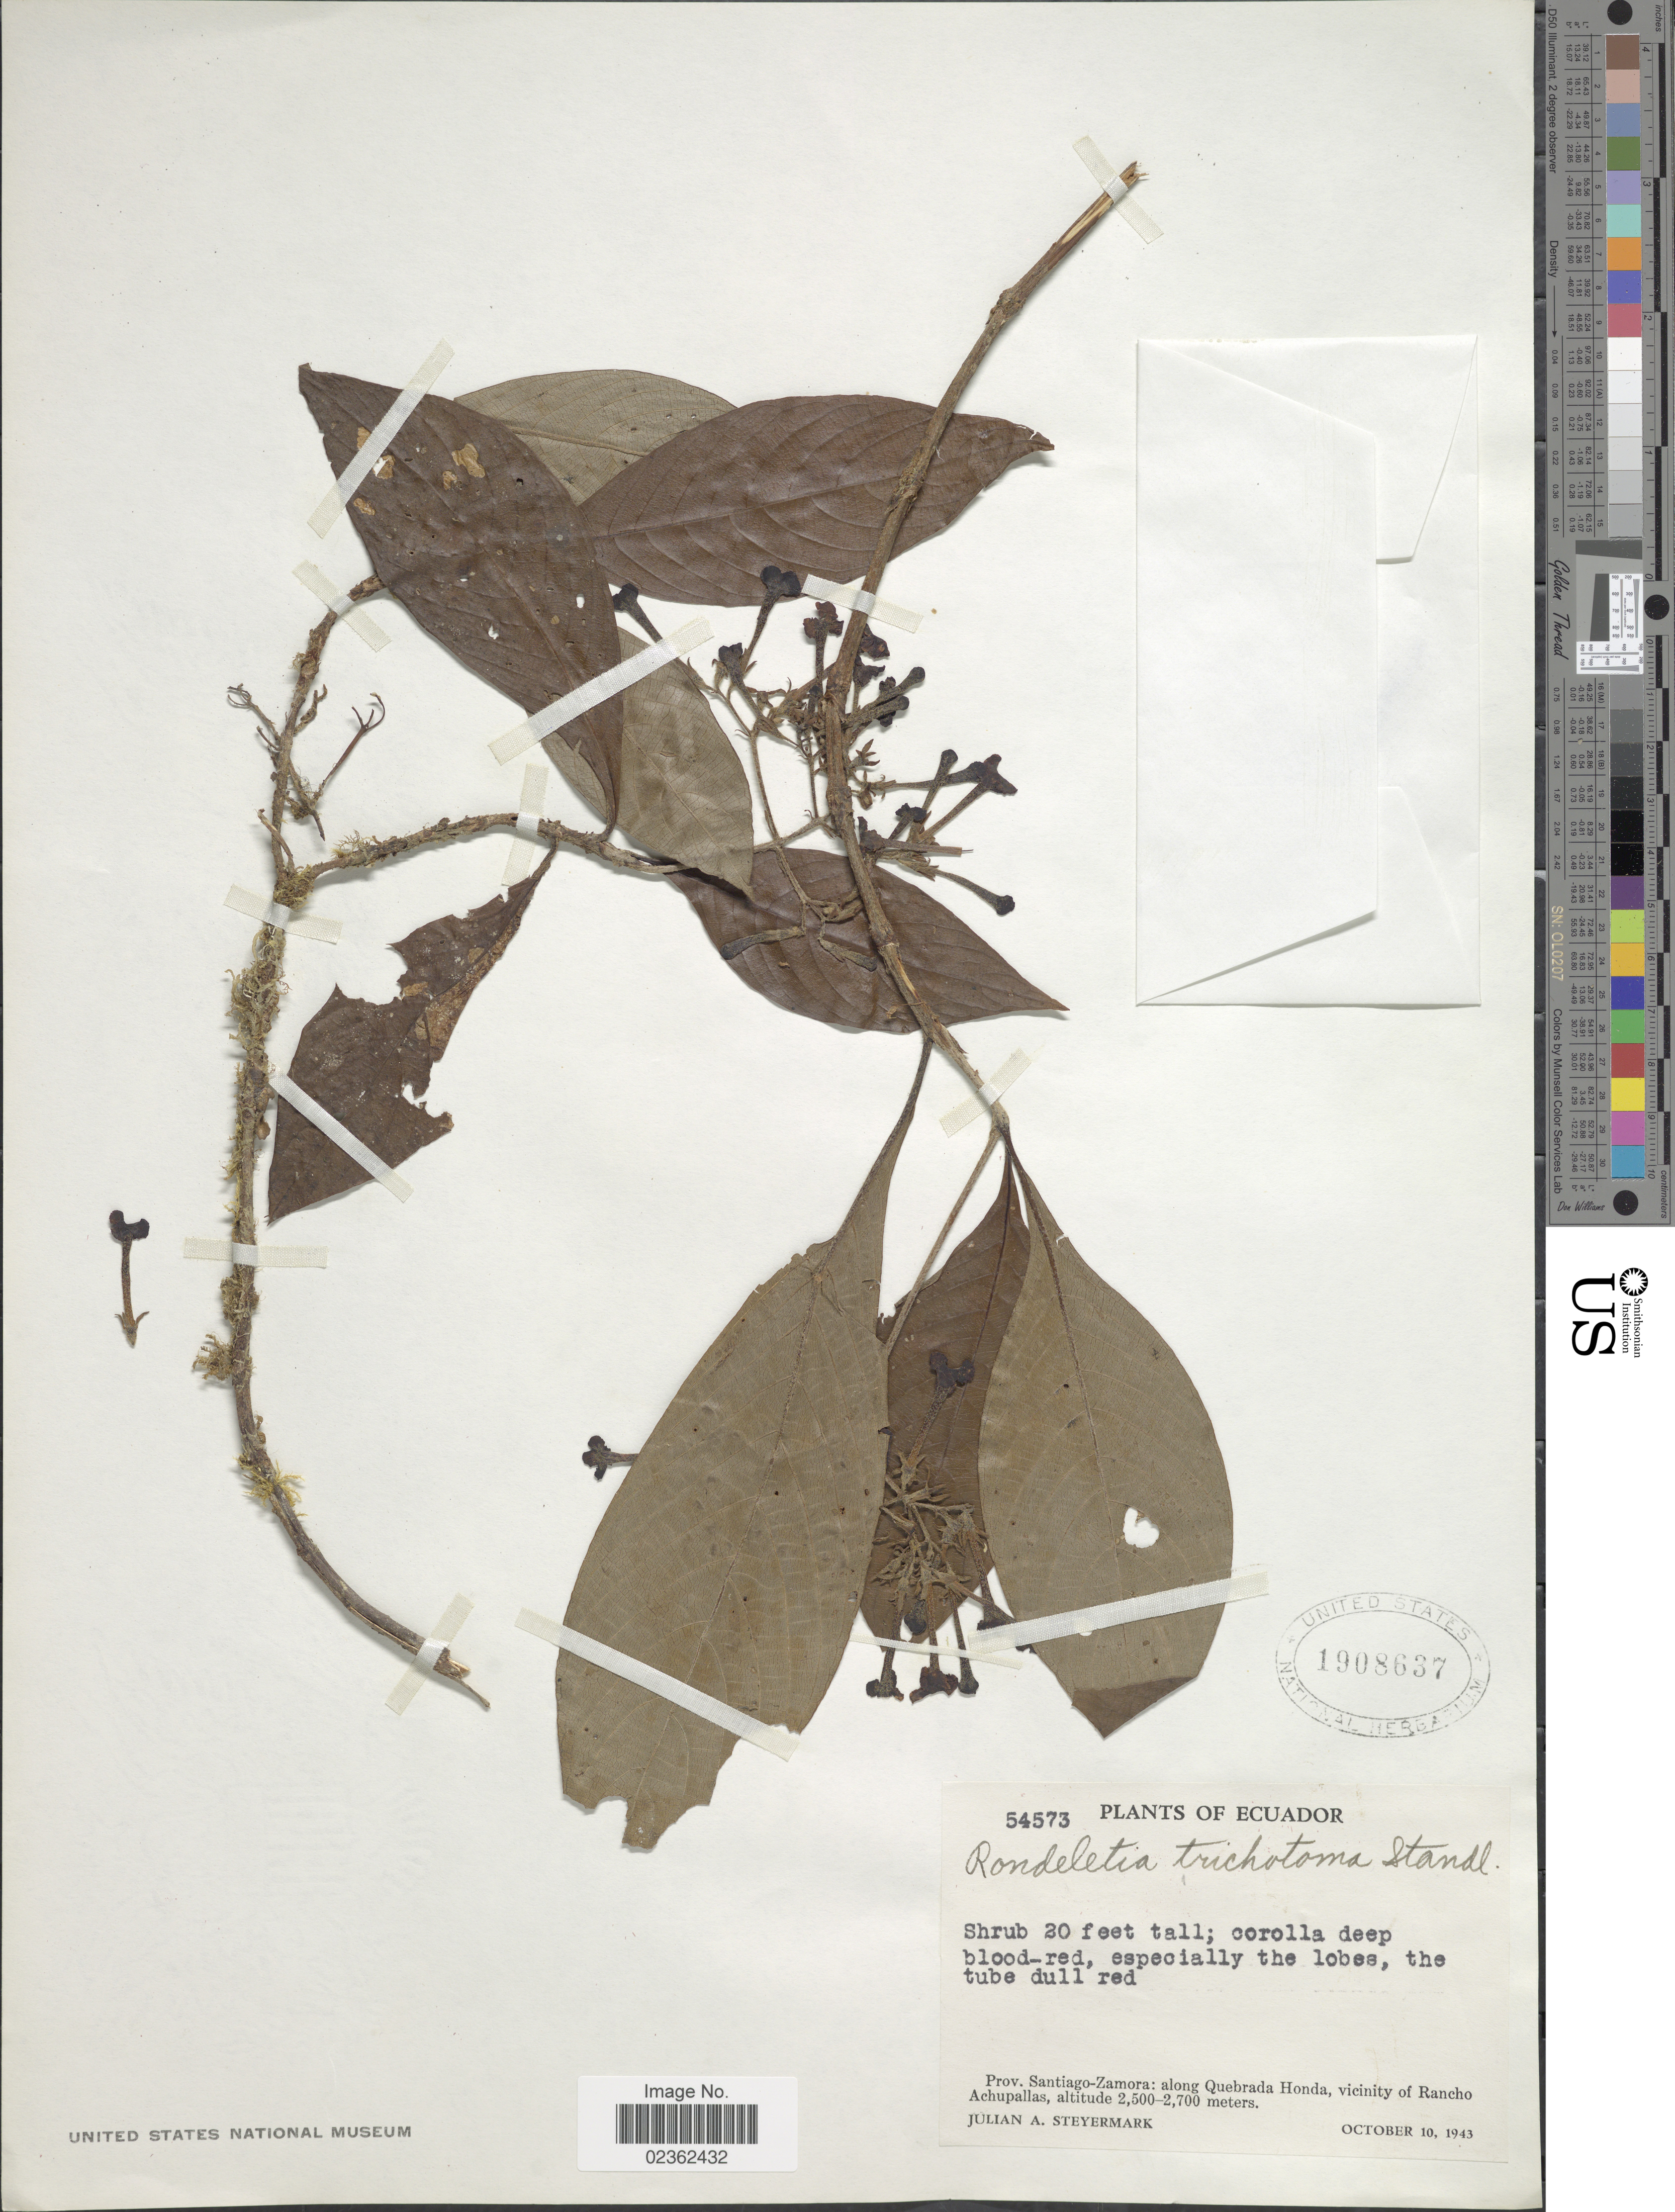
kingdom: Plantae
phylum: Tracheophyta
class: Magnoliopsida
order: Gentianales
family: Rubiaceae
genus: Arachnothryx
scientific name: Arachnothryx reflexa var. trichotoma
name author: (Standl.) Steyerm.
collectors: J. Steyermark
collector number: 54573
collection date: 1943-10-10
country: Ecuador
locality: Prov. Santiago-Zamora: along Quebrada Honda, vicinity of Rancho Achupallas.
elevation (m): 2500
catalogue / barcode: US 1908637